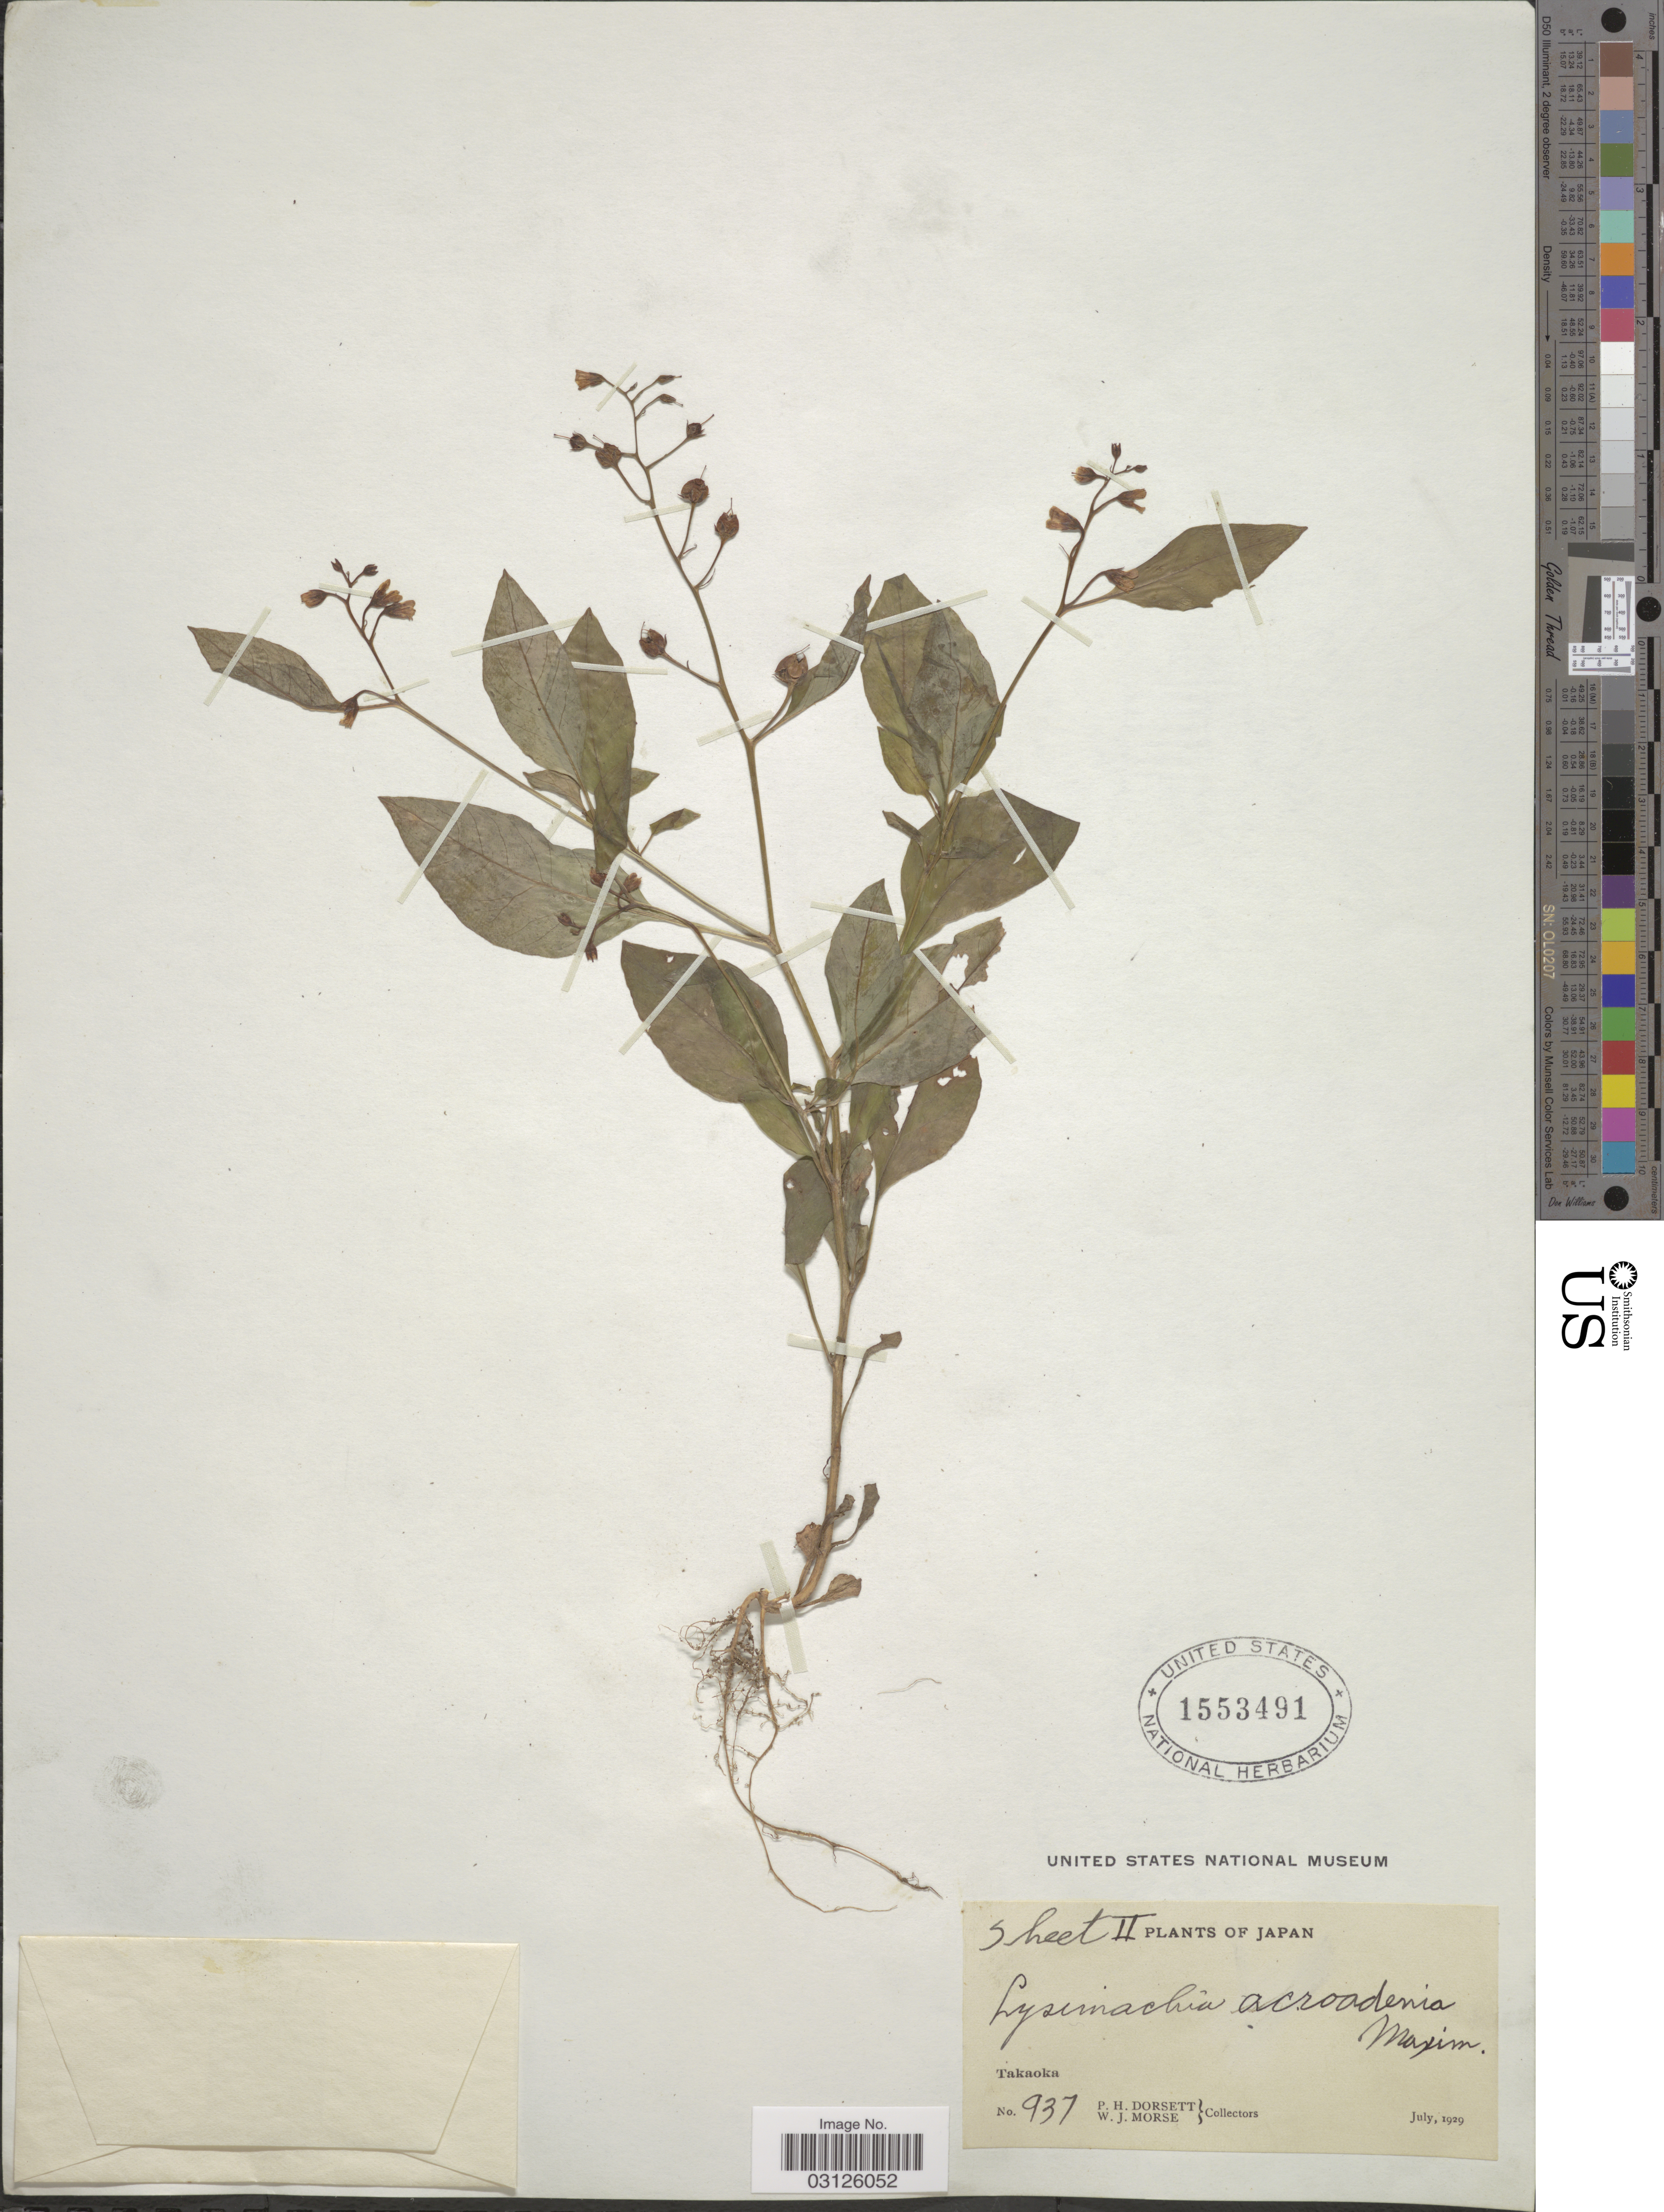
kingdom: Plantae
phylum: Tracheophyta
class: Magnoliopsida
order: Ericales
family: Primulaceae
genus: Lysimachia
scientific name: Lysimachia acroadenia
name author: Maxim.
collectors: P. H. Dorsett & W. J. Morse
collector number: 937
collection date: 1929-07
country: Japan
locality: Takaoka.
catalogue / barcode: US 1553491